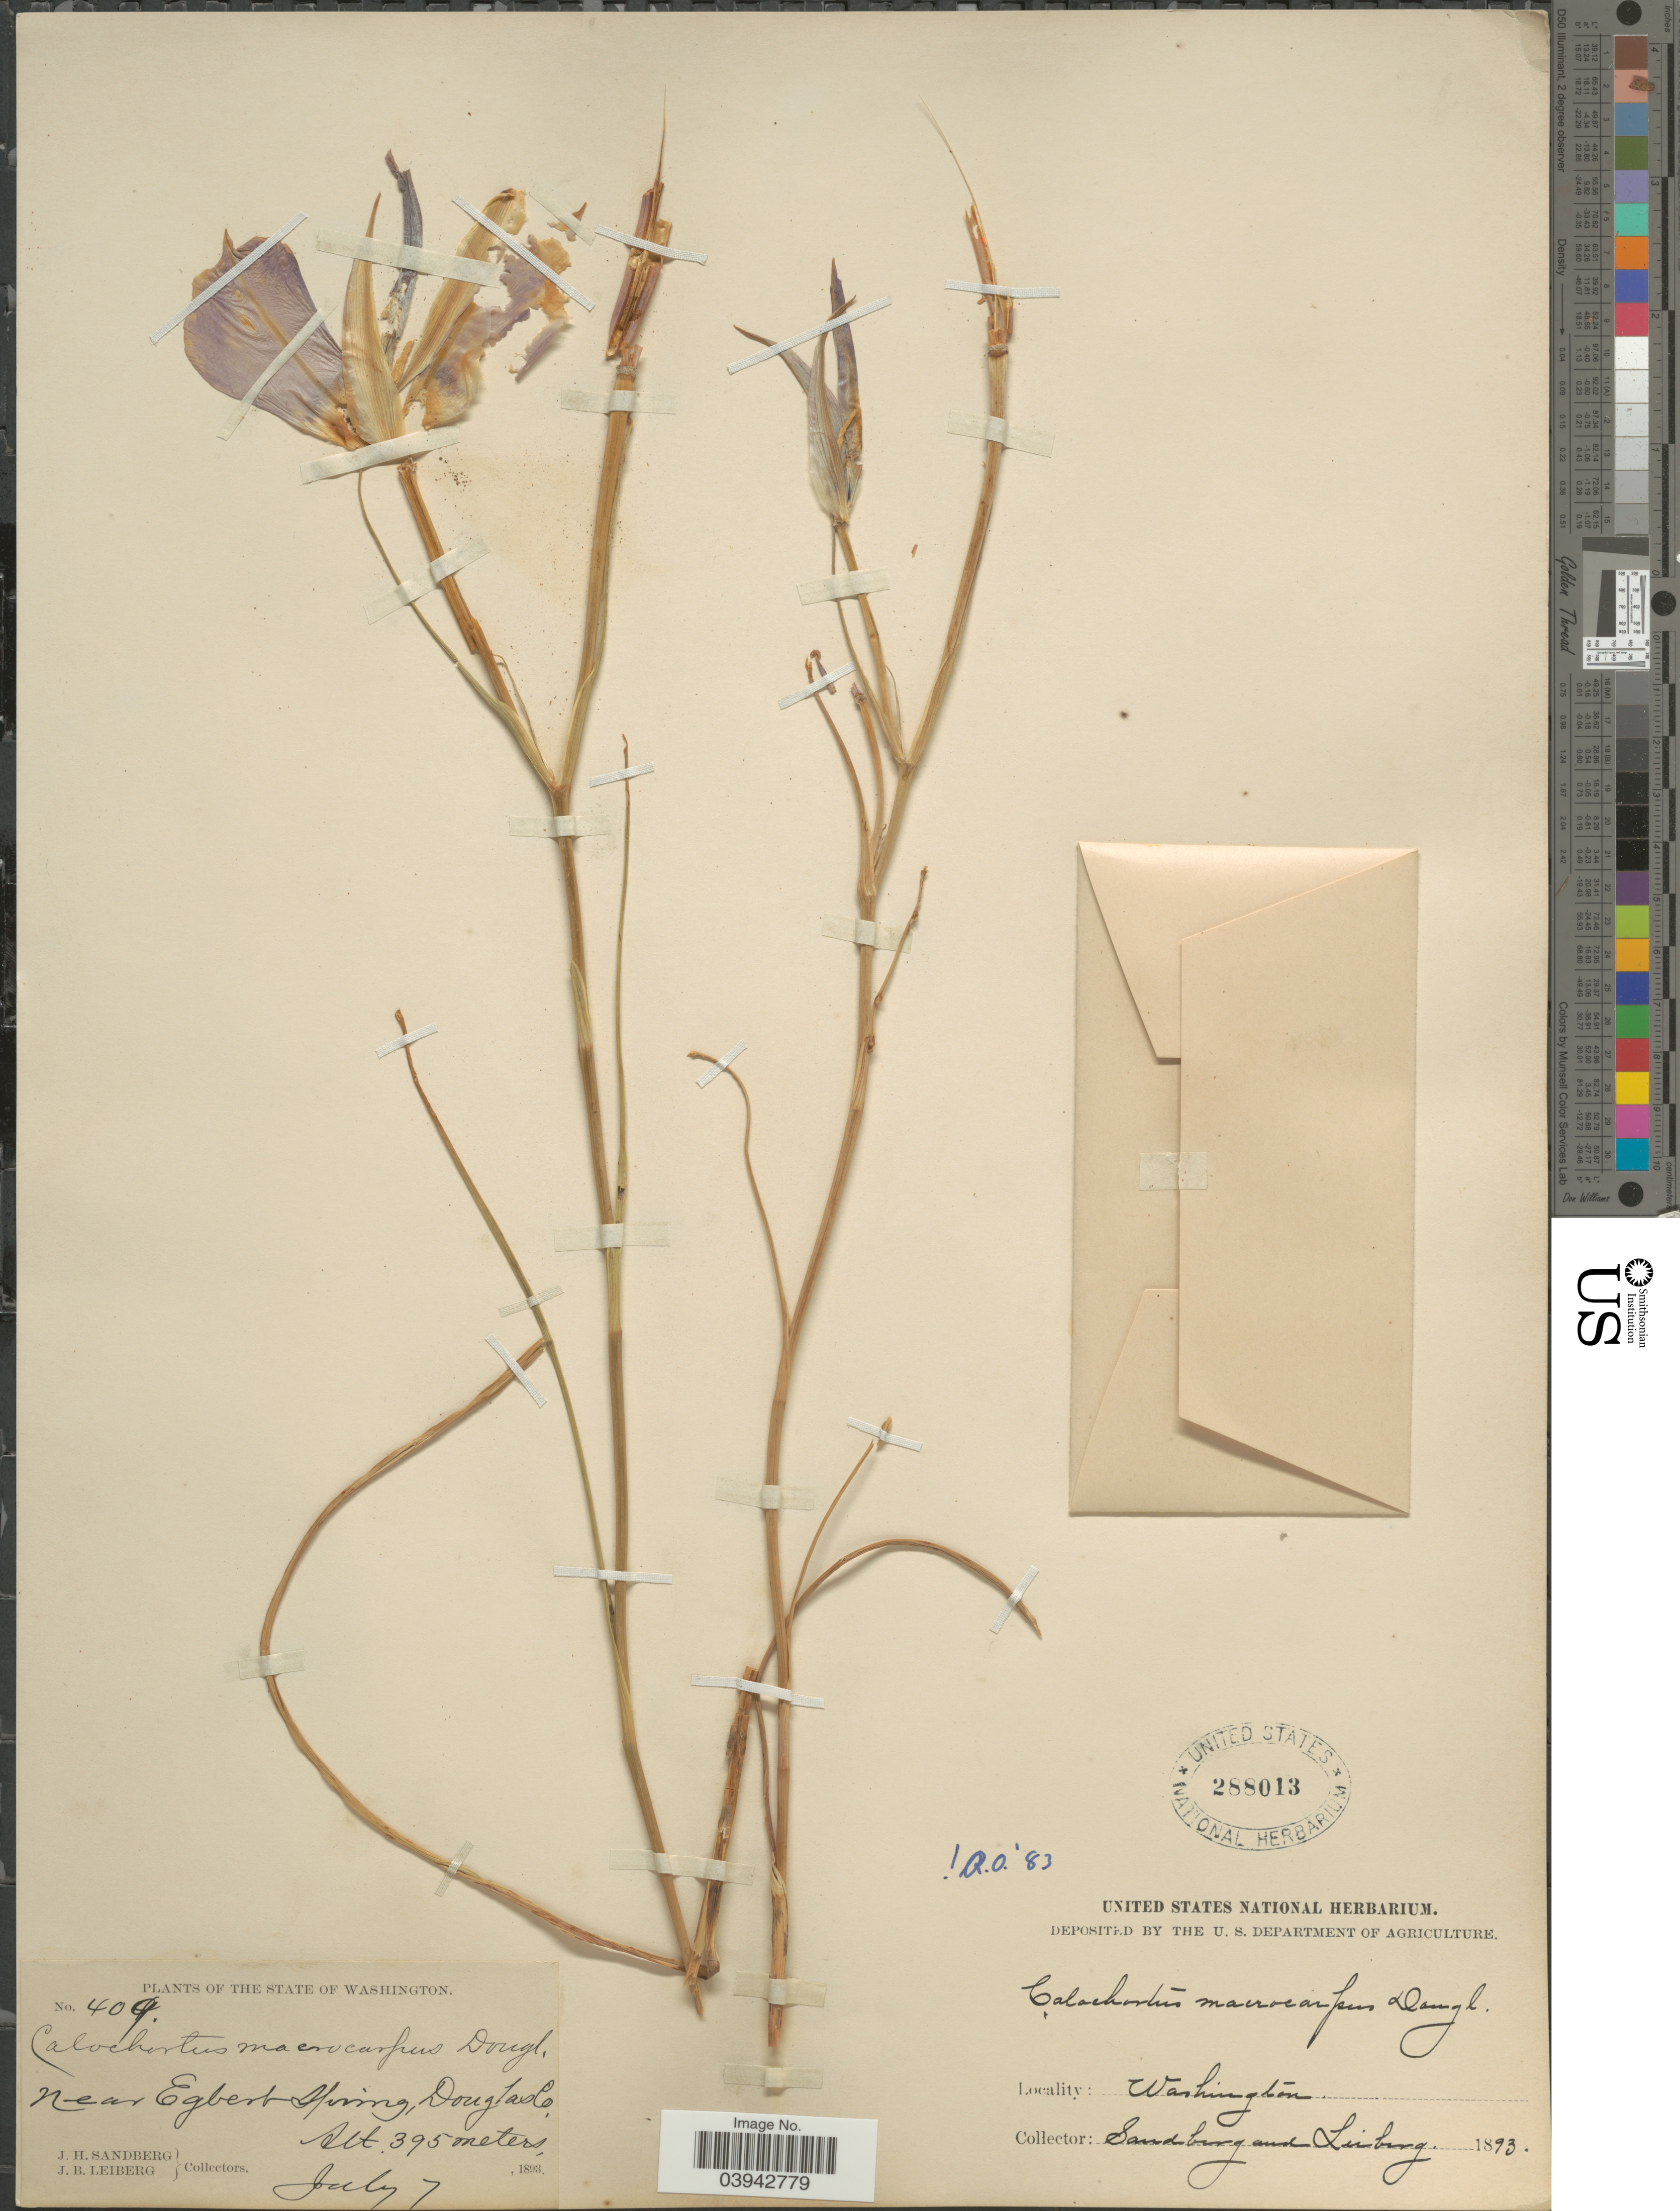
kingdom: Plantae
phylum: Tracheophyta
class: Liliopsida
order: Liliales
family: Liliaceae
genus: Calochortus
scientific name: Calochortus macrocarpus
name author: Douglas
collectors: J. H. Sandberg & J. B. Leiberg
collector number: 409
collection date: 1893-07-07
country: United States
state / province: Washington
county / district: Douglas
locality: Near Egbert Spring, Douglas Co.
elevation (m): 395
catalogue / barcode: US 288013